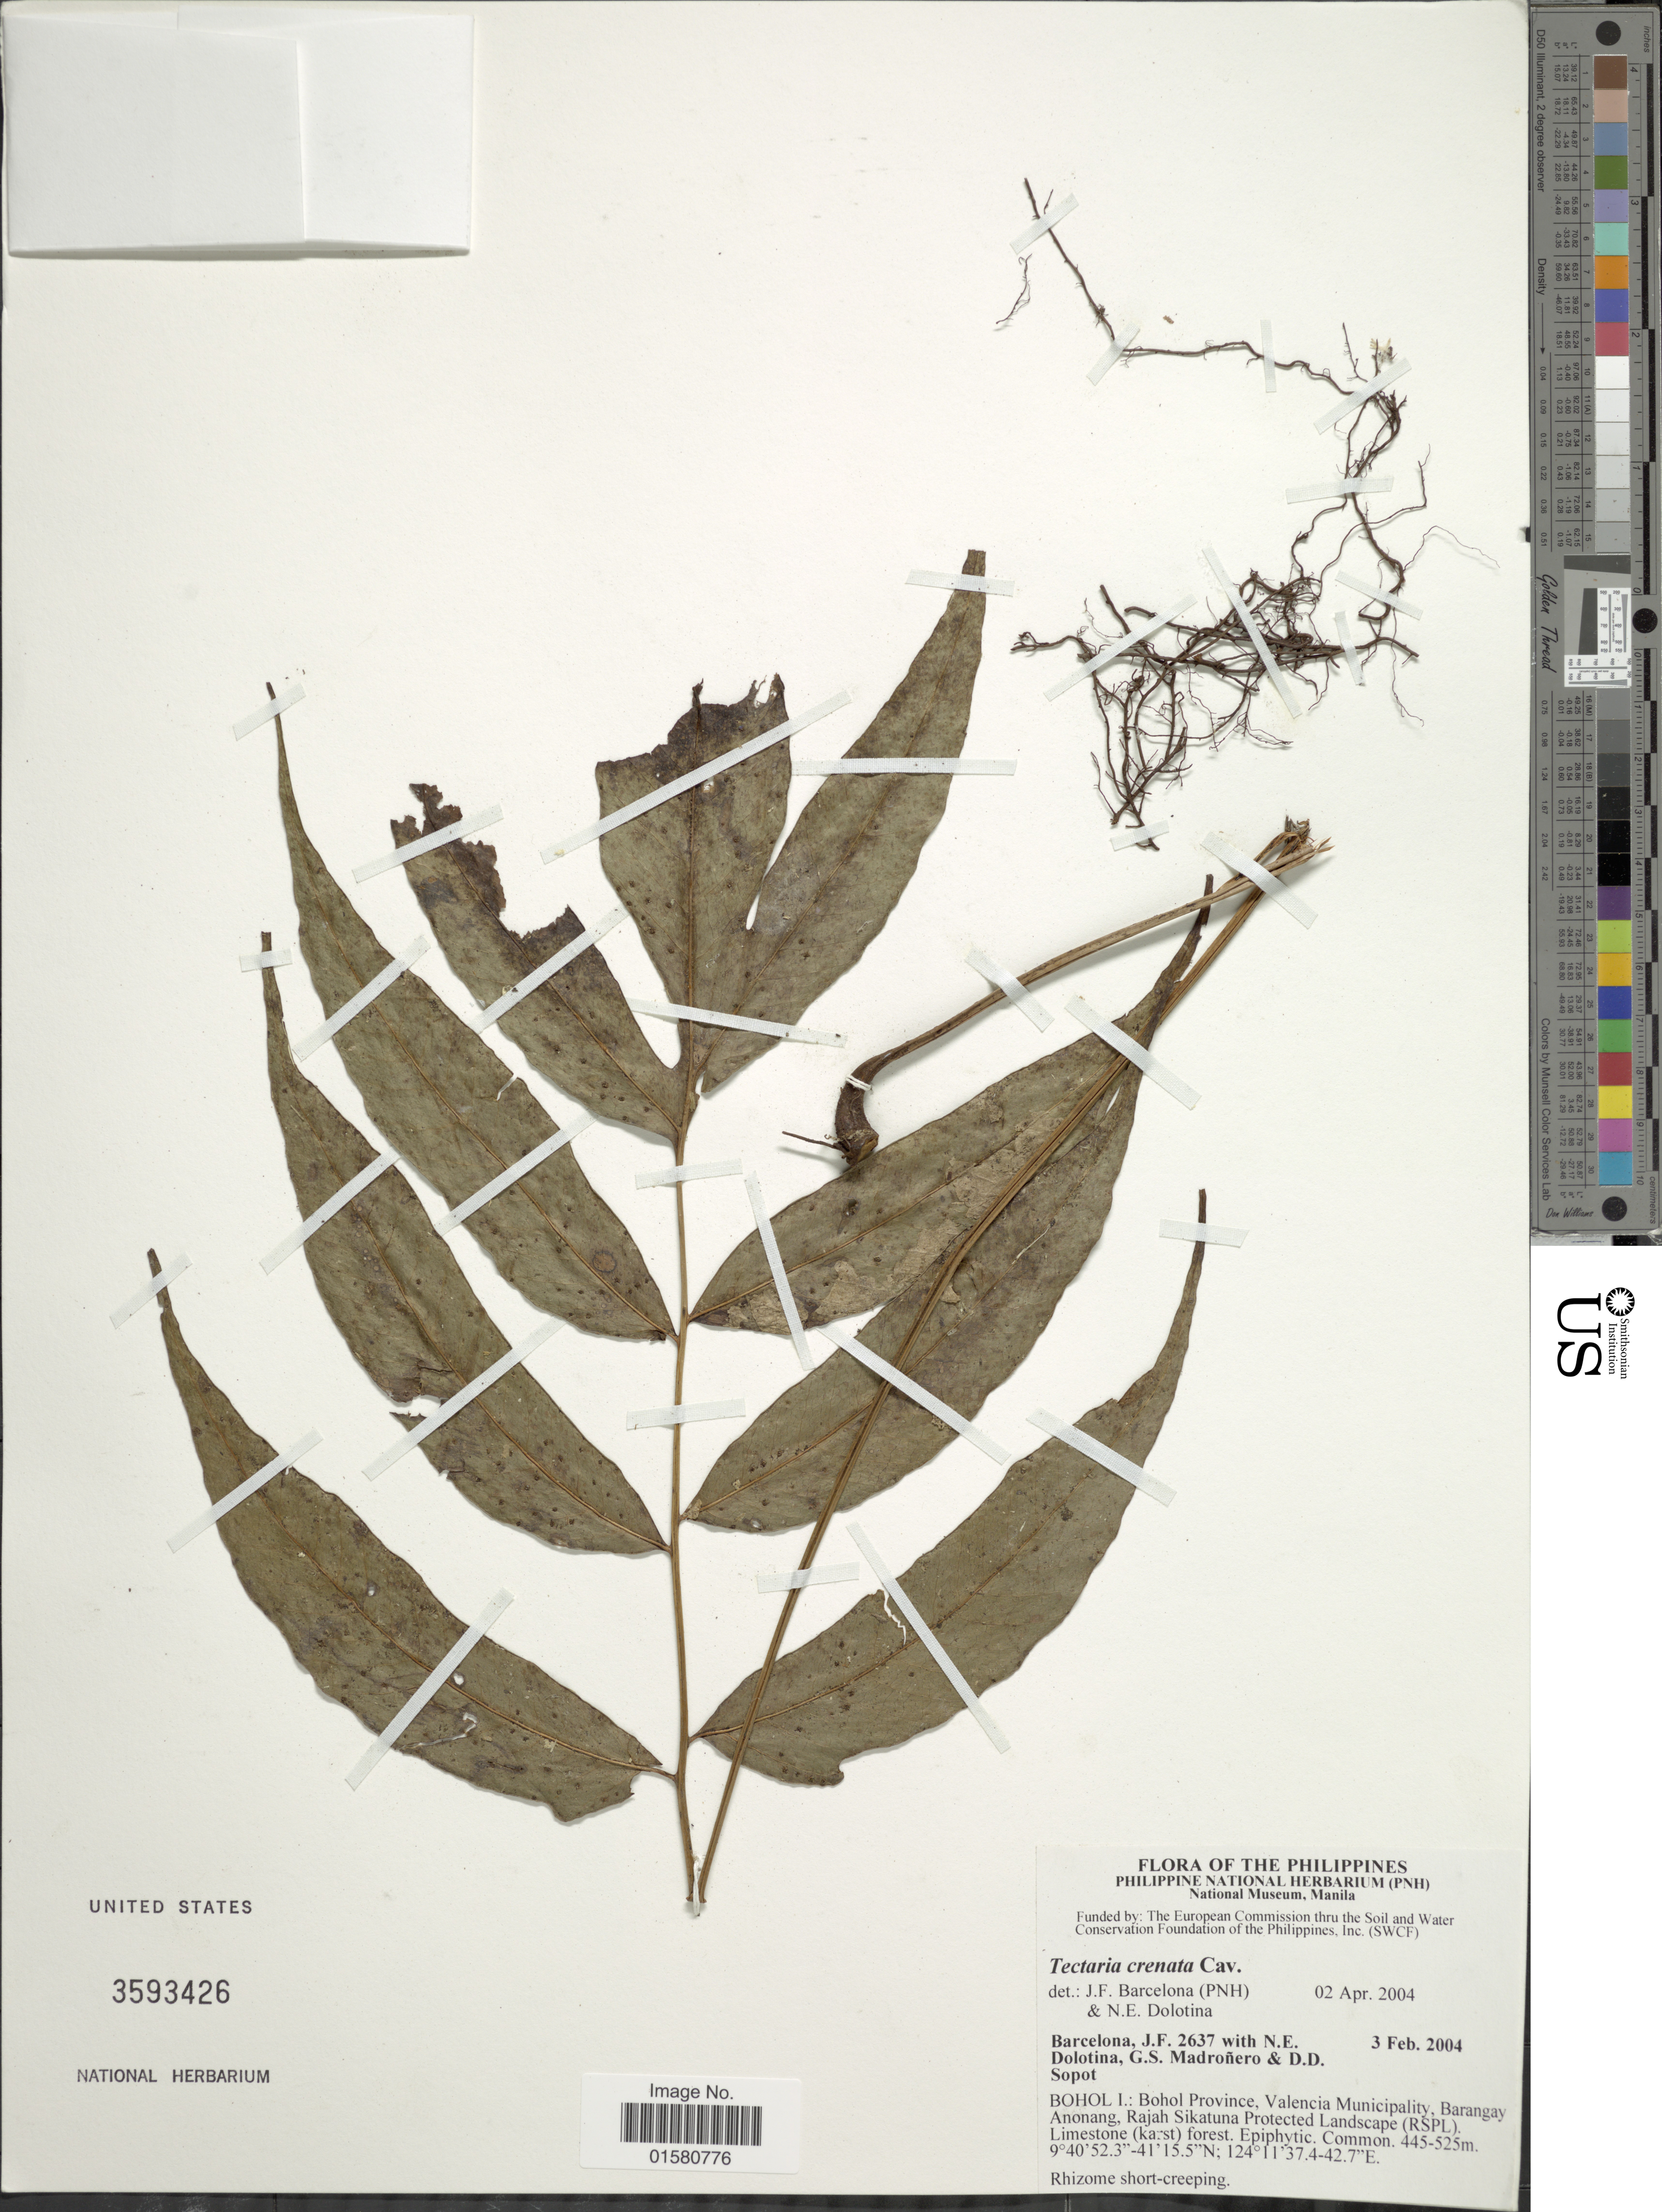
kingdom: Plantae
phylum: Tracheophyta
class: Polypodiopsida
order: Polypodiales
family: Tectariaceae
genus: Tectaria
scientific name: Tectaria crenata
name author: Cav.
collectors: J. F. Barcelona, N. Dolotina, D. Sopot & D. Sopot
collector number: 2637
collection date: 2004-02-03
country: Philippines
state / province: Central Visayas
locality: Bohol I.; Bohol Province, Valencia Muncipality, Barangay Anonang, Rajah Sikatuna Landscape (RSPL)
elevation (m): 445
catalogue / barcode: US 3593426